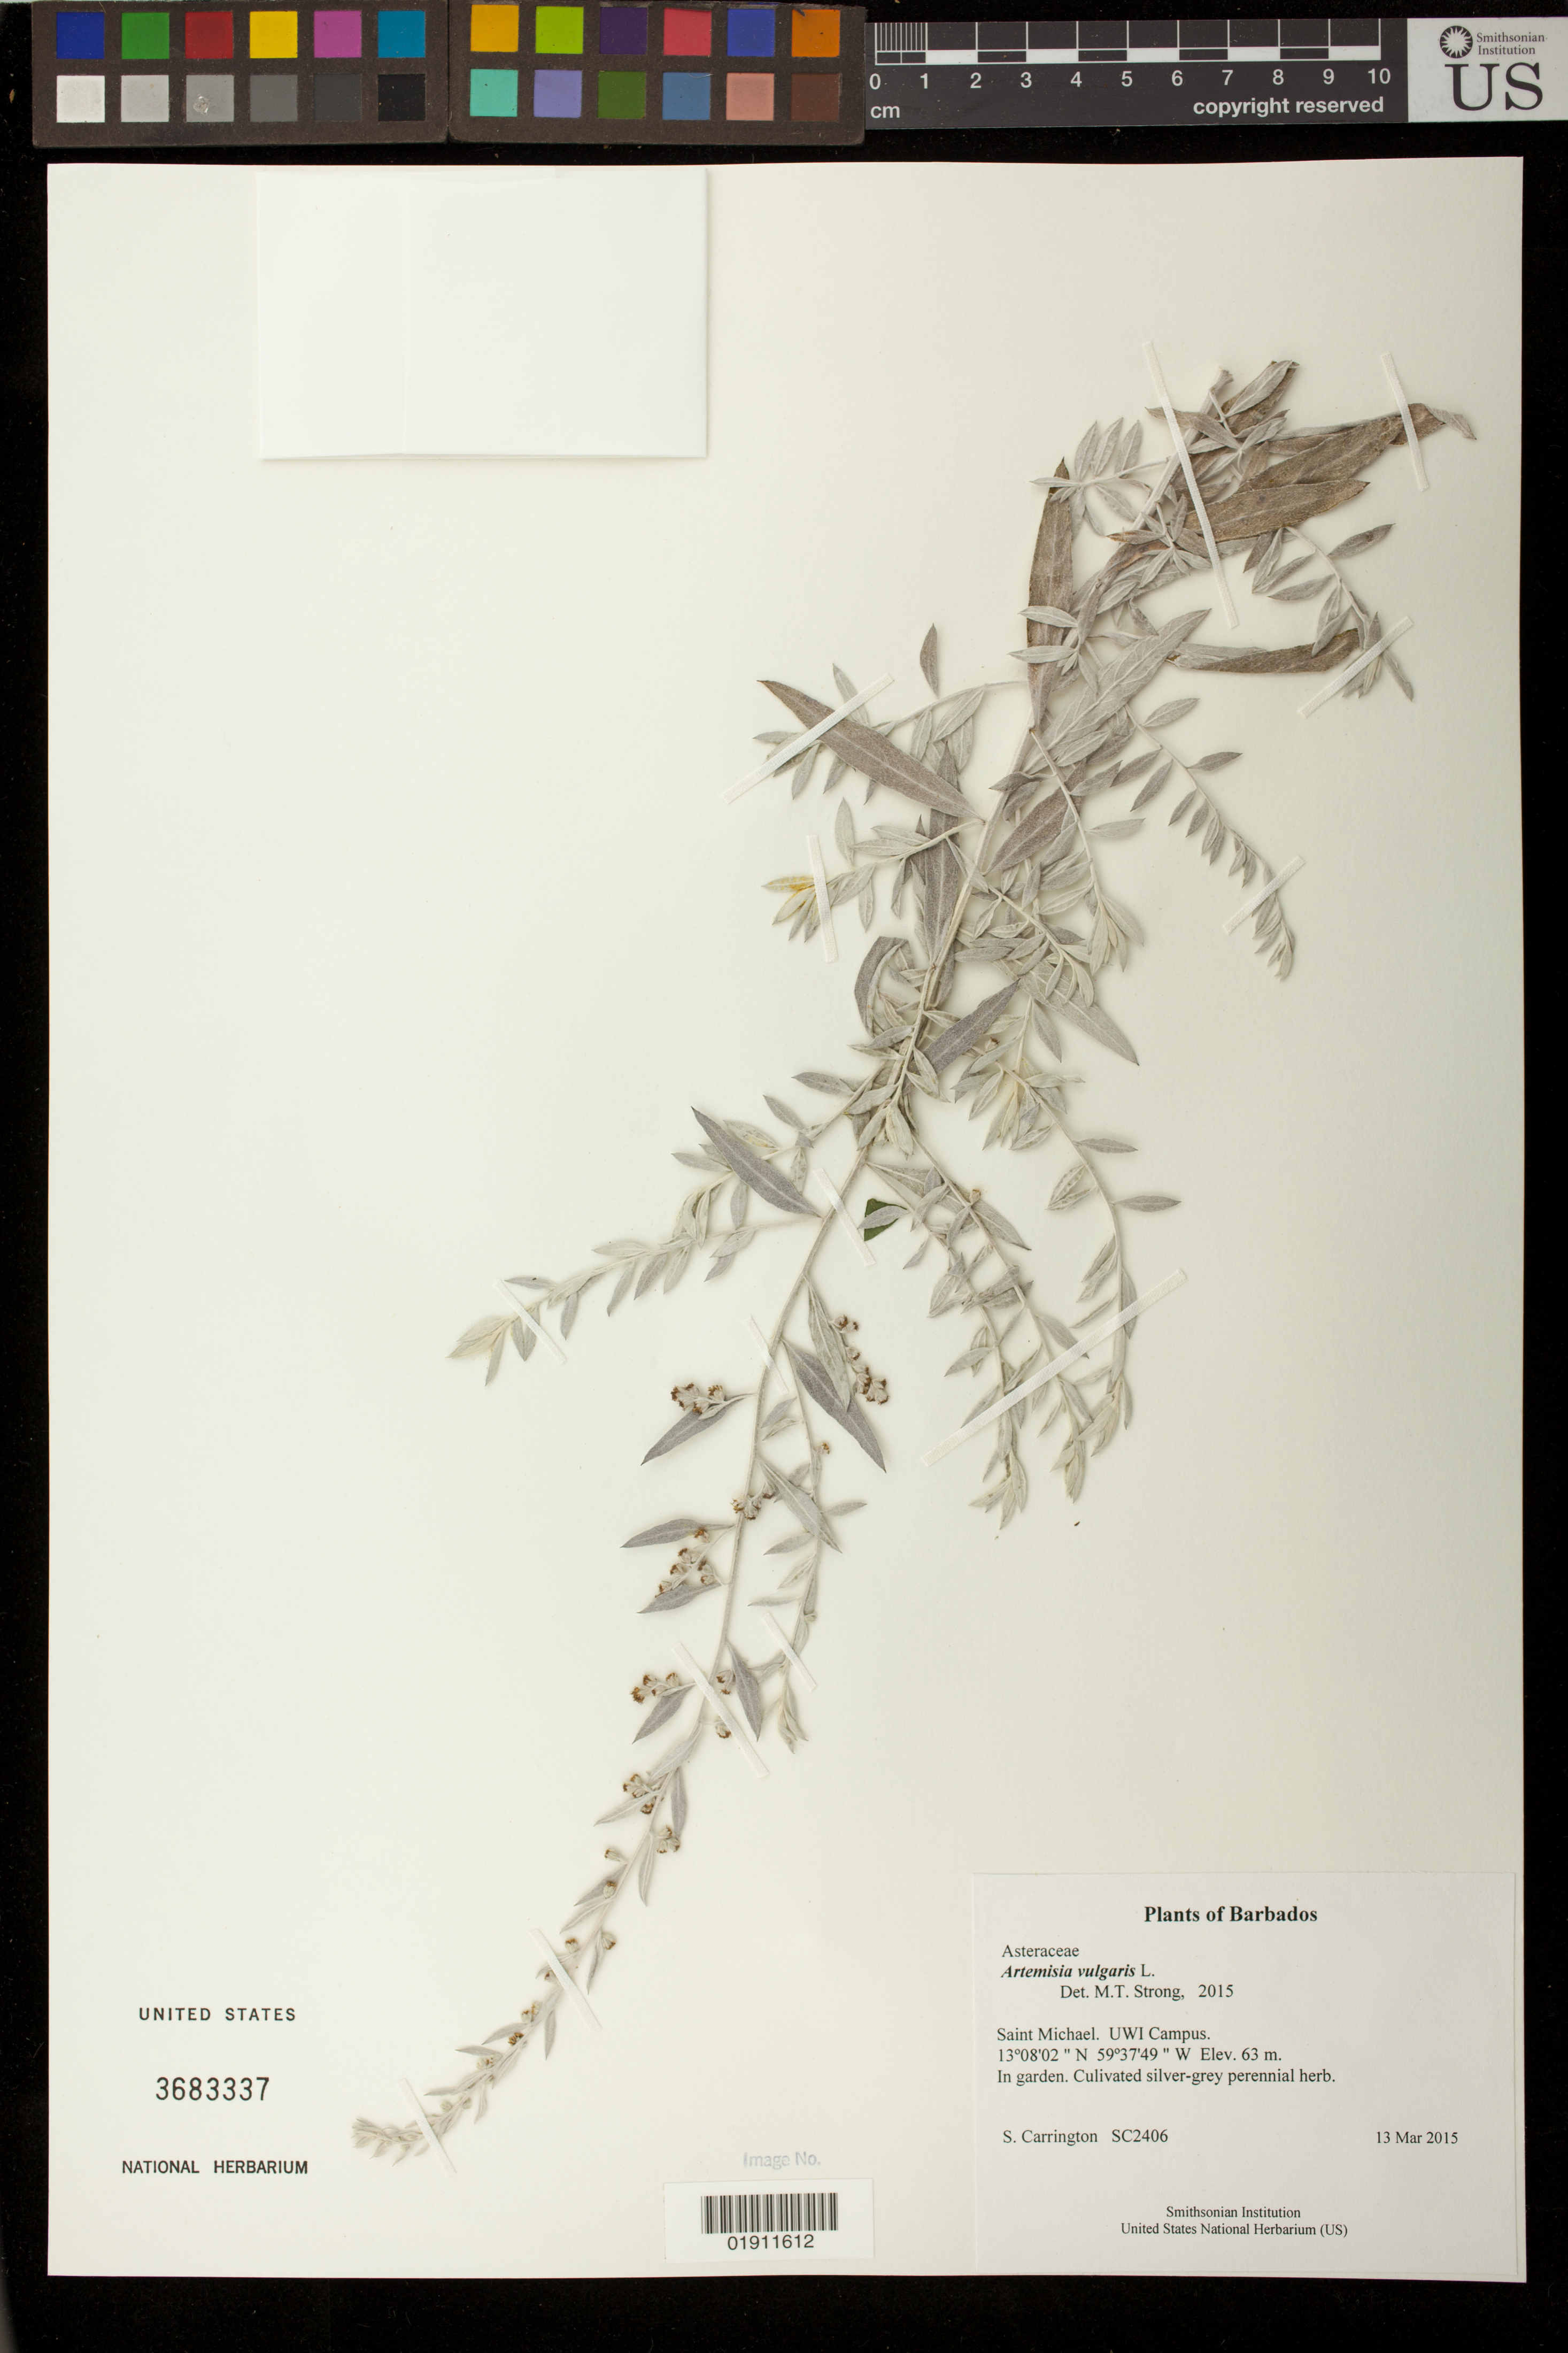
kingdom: Plantae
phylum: Tracheophyta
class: Magnoliopsida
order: Asterales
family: Asteraceae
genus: Artemisia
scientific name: Artemisia vulgaris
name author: L.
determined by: Strong, M. T., (US), Smithsonian Institution - National Museum of Natural History (UNITED STATES)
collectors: C. M. S. Carrington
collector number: SC2406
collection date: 2015-03-13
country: Barbados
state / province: Saint Michael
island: Barbados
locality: UWI Campus, St Michael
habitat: Garden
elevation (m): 63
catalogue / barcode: US 3683337